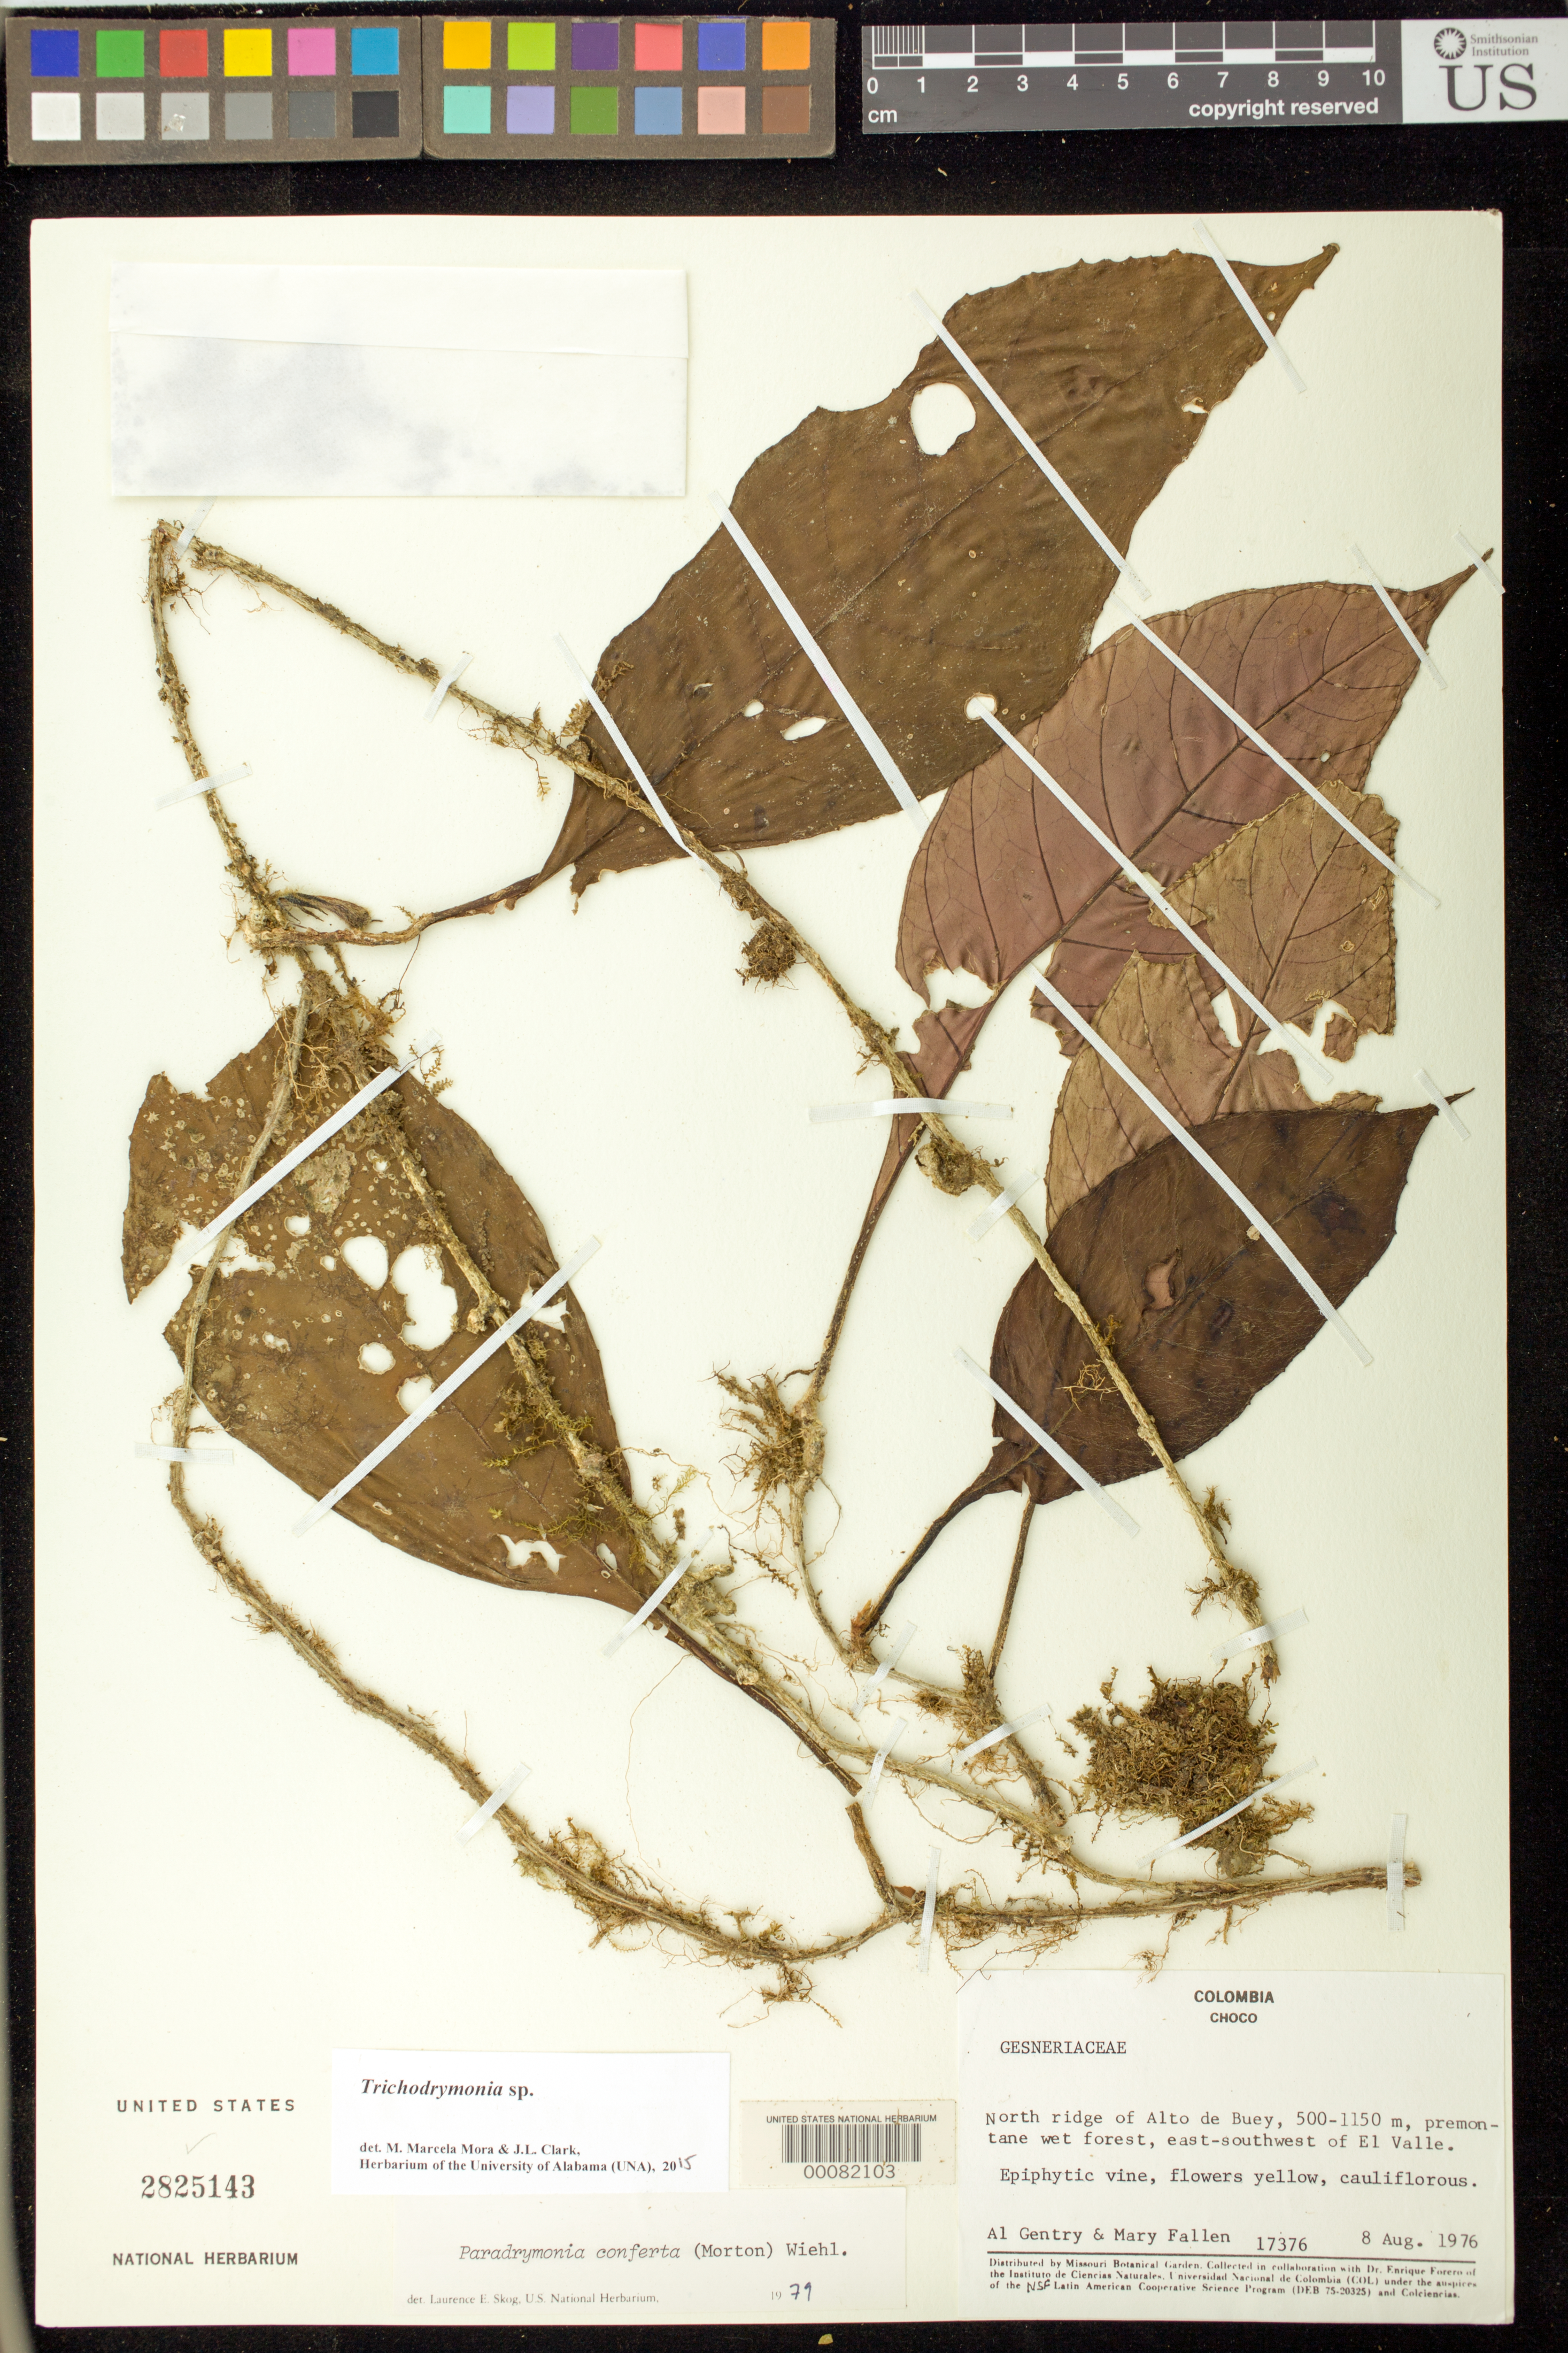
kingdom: Plantae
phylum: Tracheophyta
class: Magnoliopsida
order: Lamiales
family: Gesneriaceae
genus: Trichodrymonia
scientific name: Trichodrymonia sp.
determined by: Mora, M. M.; Clark, J. L.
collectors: A. H. Gentry & M. Fallen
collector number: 17376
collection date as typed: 08 Aug 1976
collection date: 1976-08-08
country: Colombia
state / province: Chocó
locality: North ridge of Alto de Buey, E-SW of El Valle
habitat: Premontane wet forest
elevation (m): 500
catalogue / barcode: US 2825143